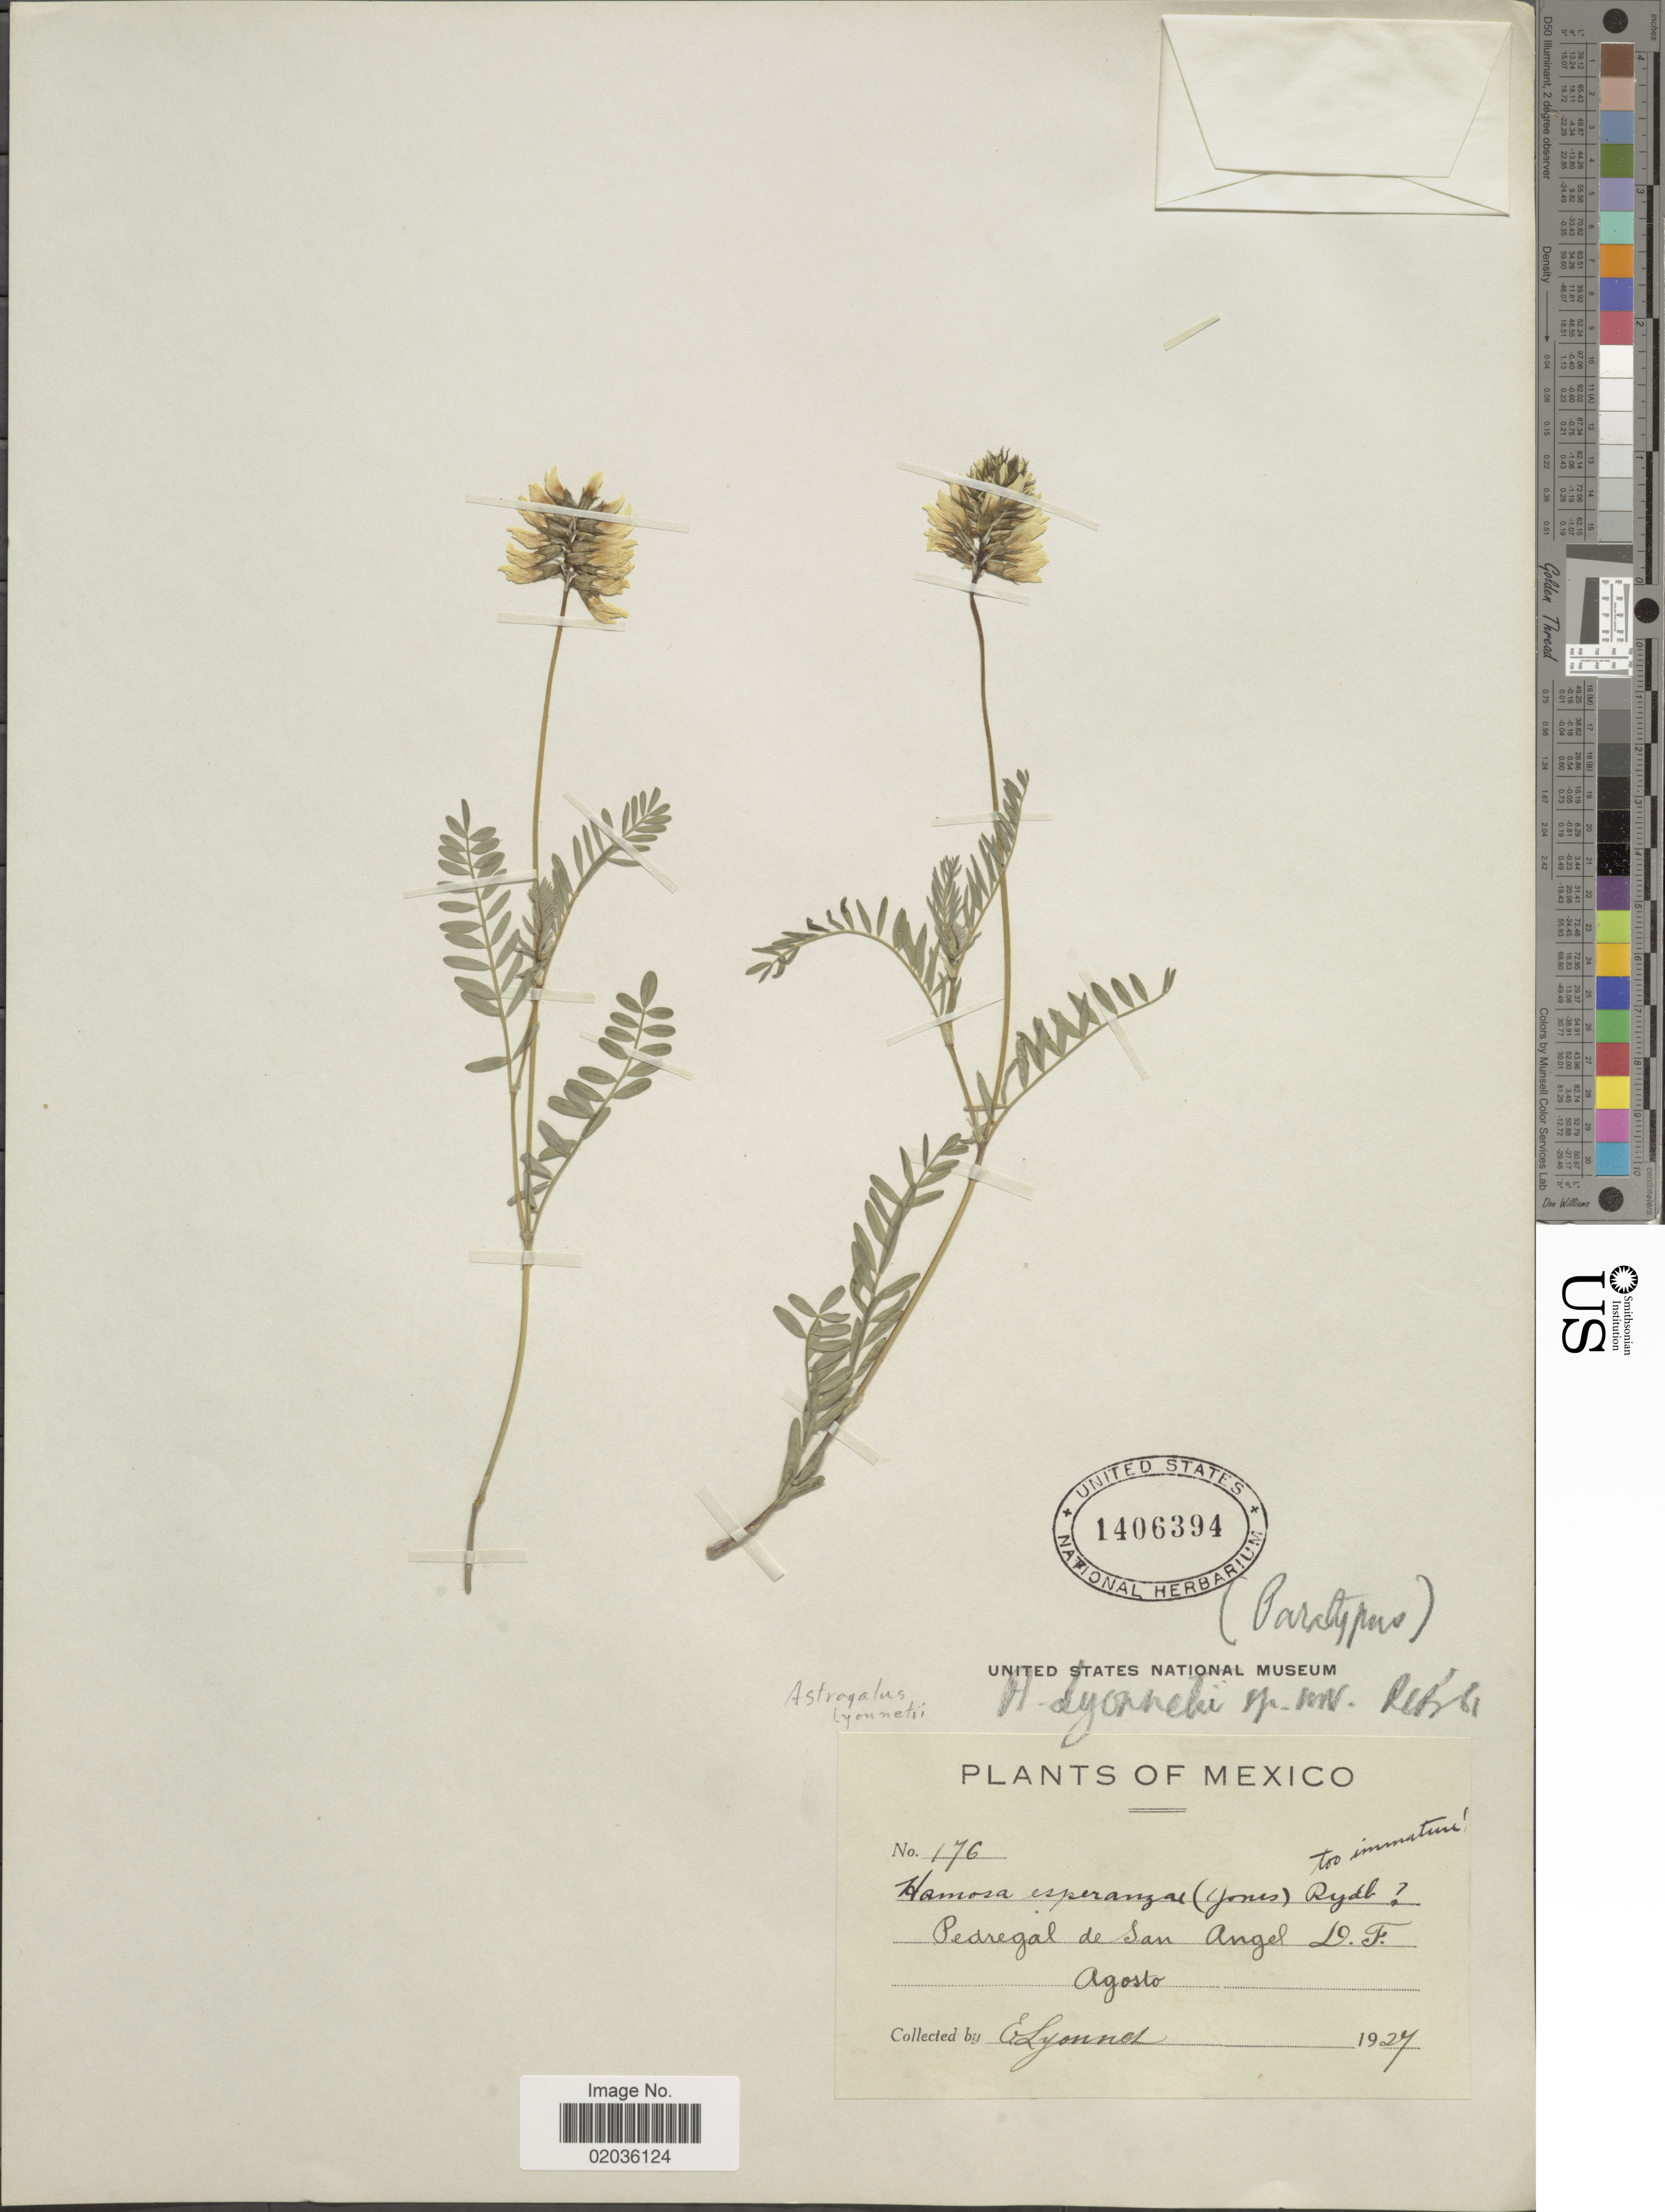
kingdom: Plantae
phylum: Tracheophyta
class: Magnoliopsida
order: Fabales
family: Fabaceae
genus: Astragalus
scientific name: Astragalus lyonnetii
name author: Barneby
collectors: E. Lyonnet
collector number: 176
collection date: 1927-08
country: Mexico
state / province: Distrito Federal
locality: Pedregal de San Angel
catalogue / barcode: US 1406394